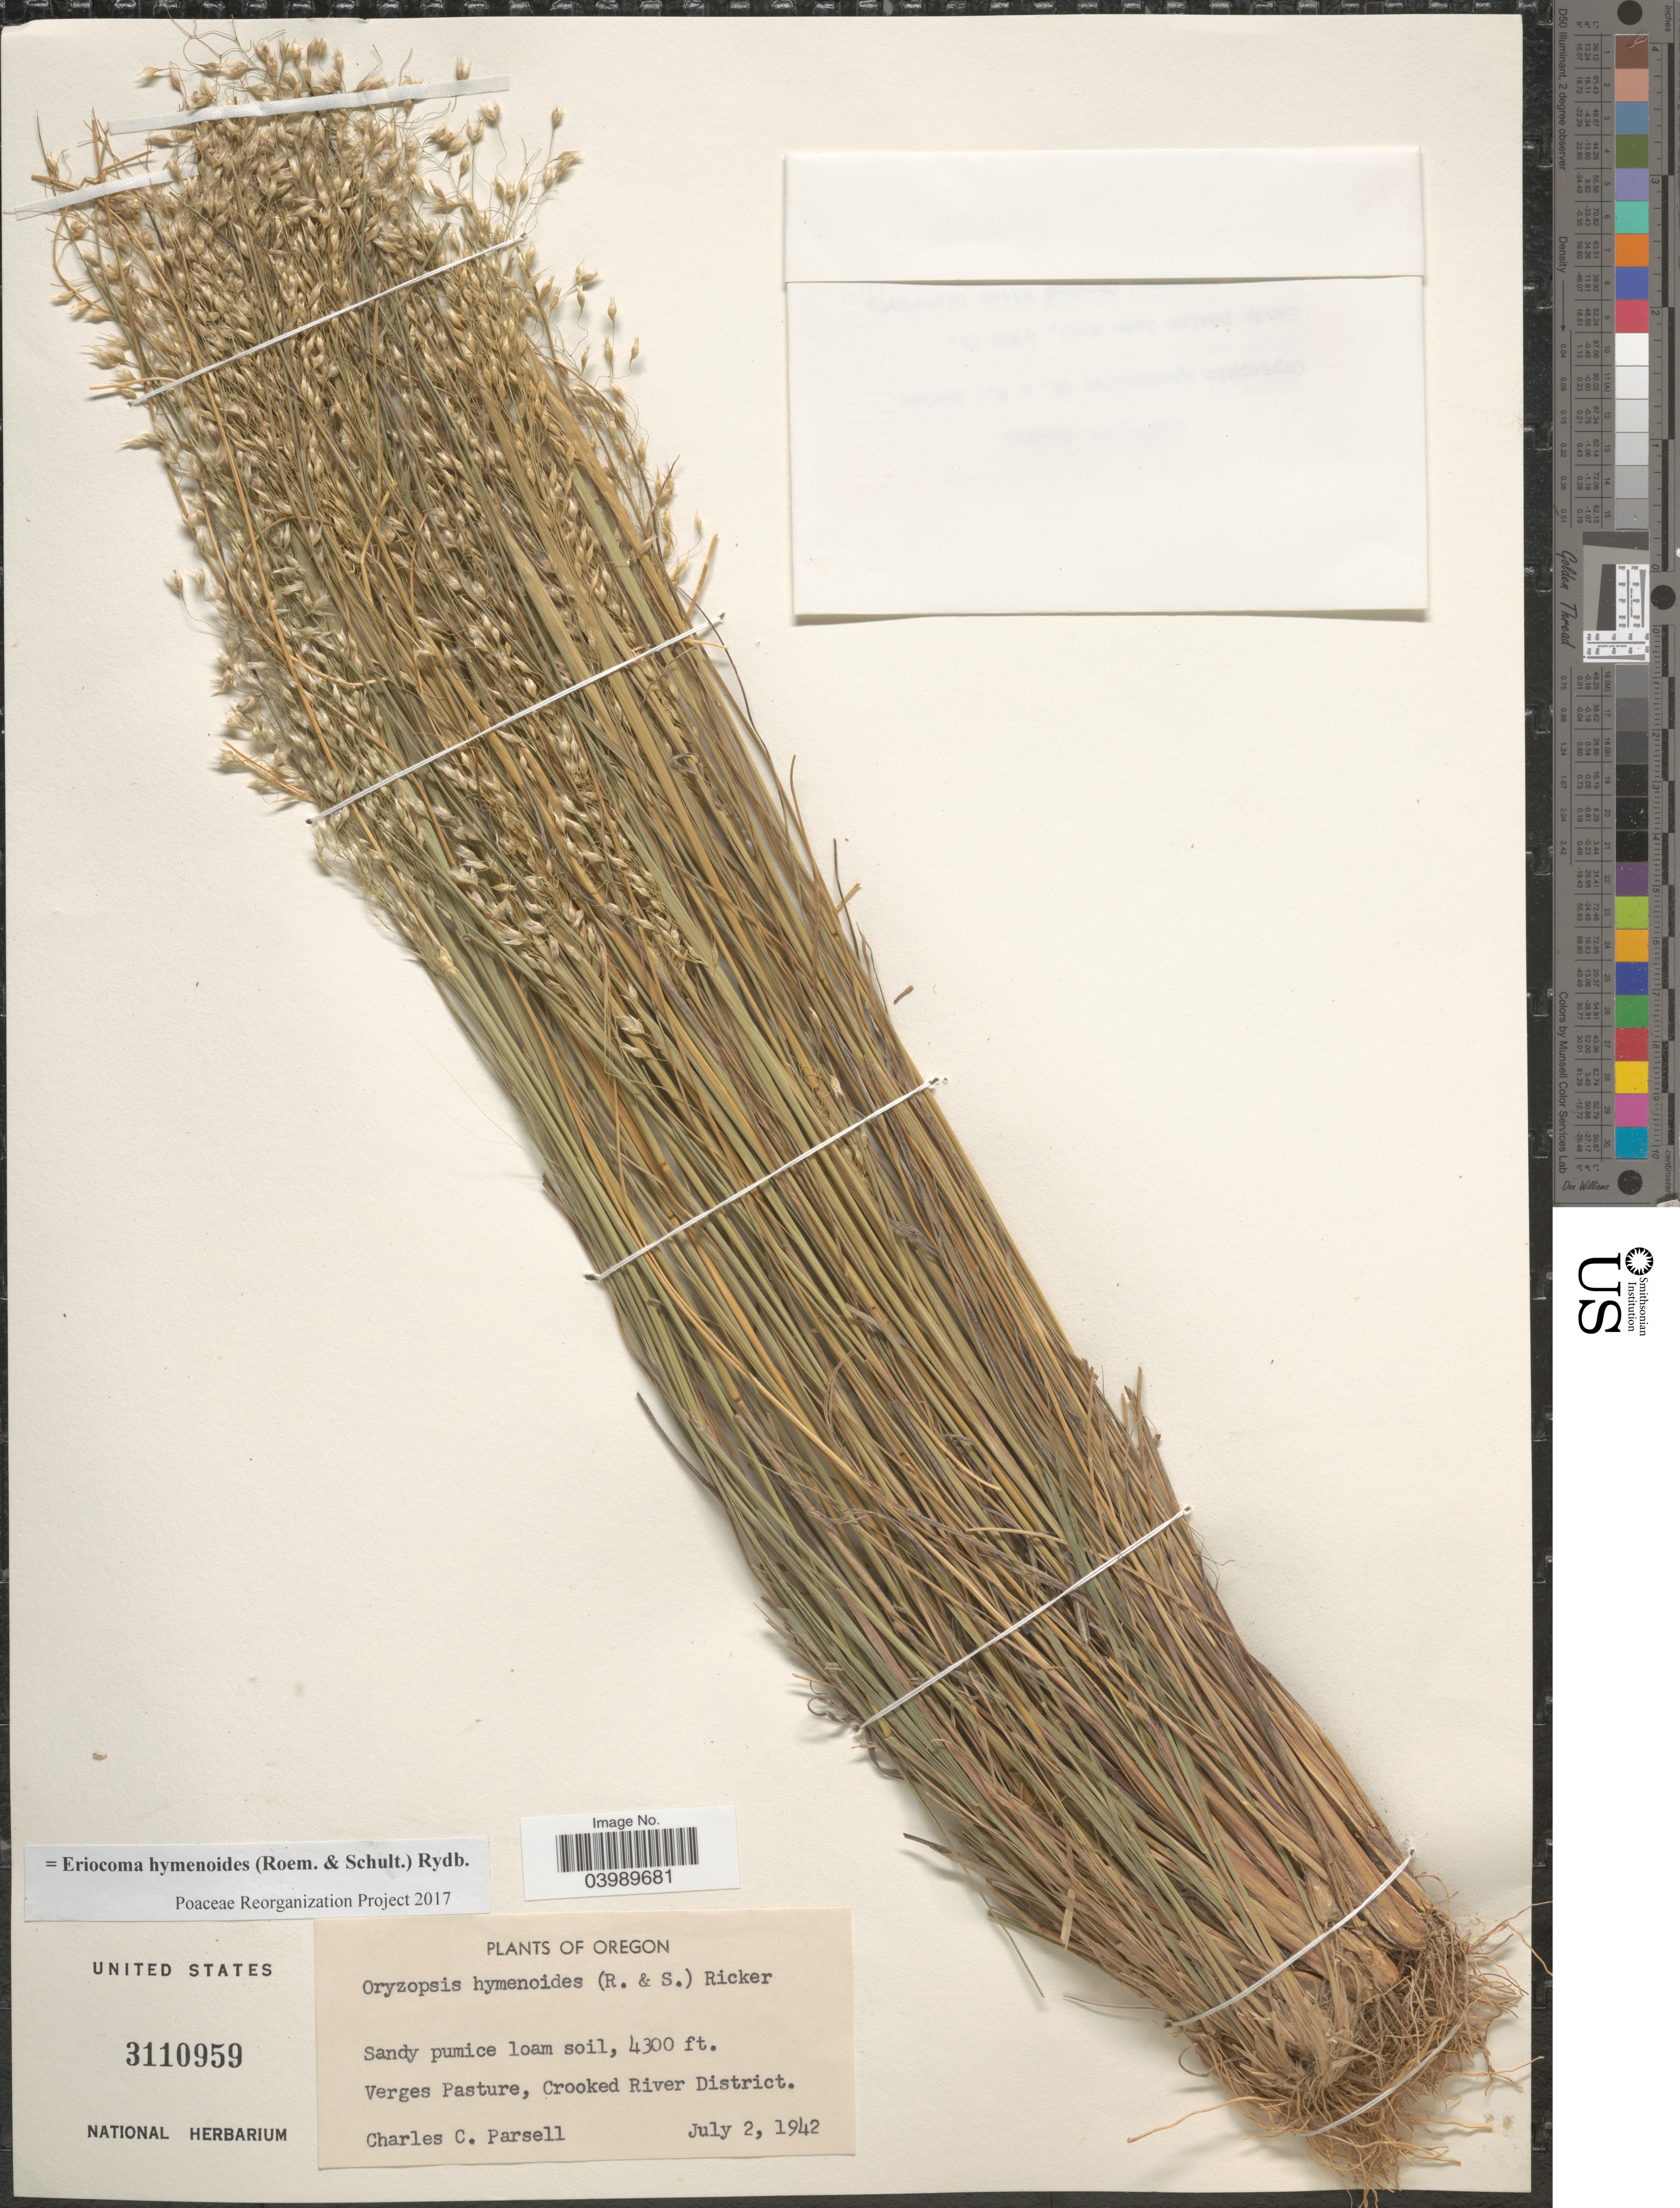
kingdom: Plantae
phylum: Tracheophyta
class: Liliopsida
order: Poales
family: Poaceae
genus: Eriocoma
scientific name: Eriocoma hymenoides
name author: (Roem. & Schult.) Rydb.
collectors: C. Parsell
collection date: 1942-07-02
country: United States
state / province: Oregon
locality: Verges Pasture, Crooked River District.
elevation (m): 1311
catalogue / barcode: US 3110959